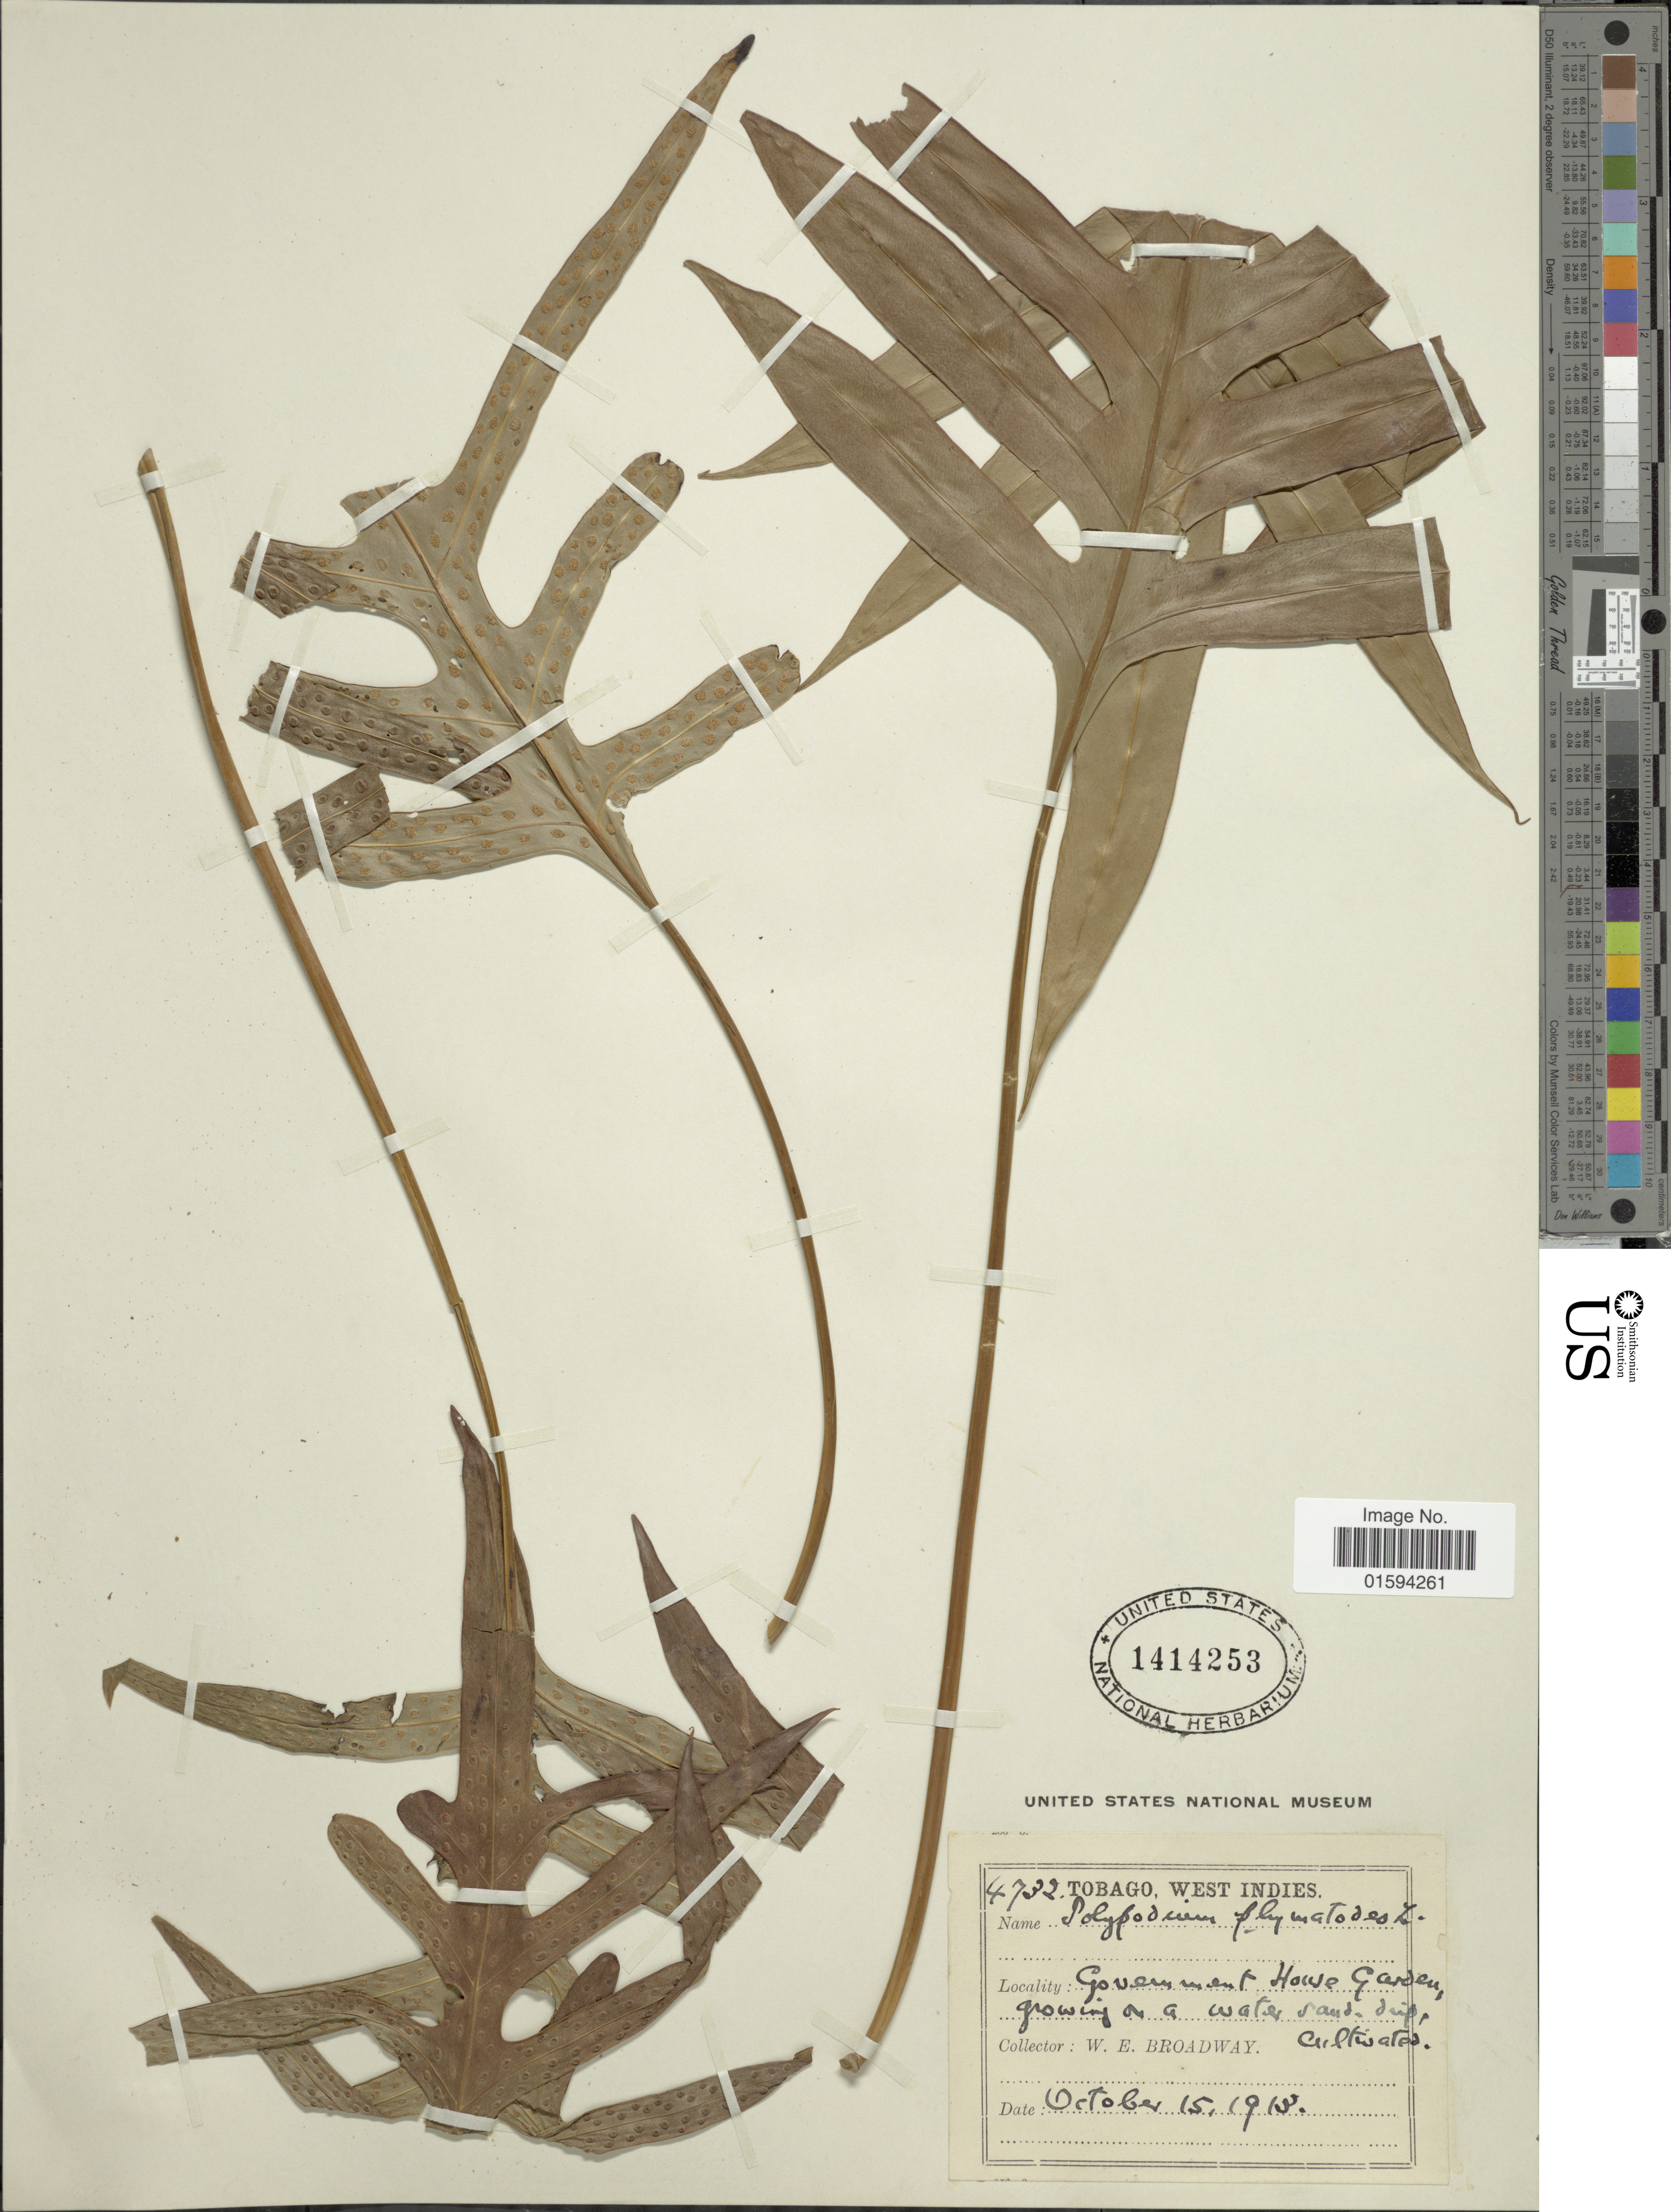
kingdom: Plantae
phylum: Tracheophyta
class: Polypodiopsida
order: Polypodiales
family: Polypodiaceae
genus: Polypodium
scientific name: Polypodium scolopendria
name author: Burm. f.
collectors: W. E. Broadway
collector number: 4732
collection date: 1913-10-15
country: Trinidad and Tobago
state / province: Tobago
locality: Government House Garden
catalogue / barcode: US 1414253